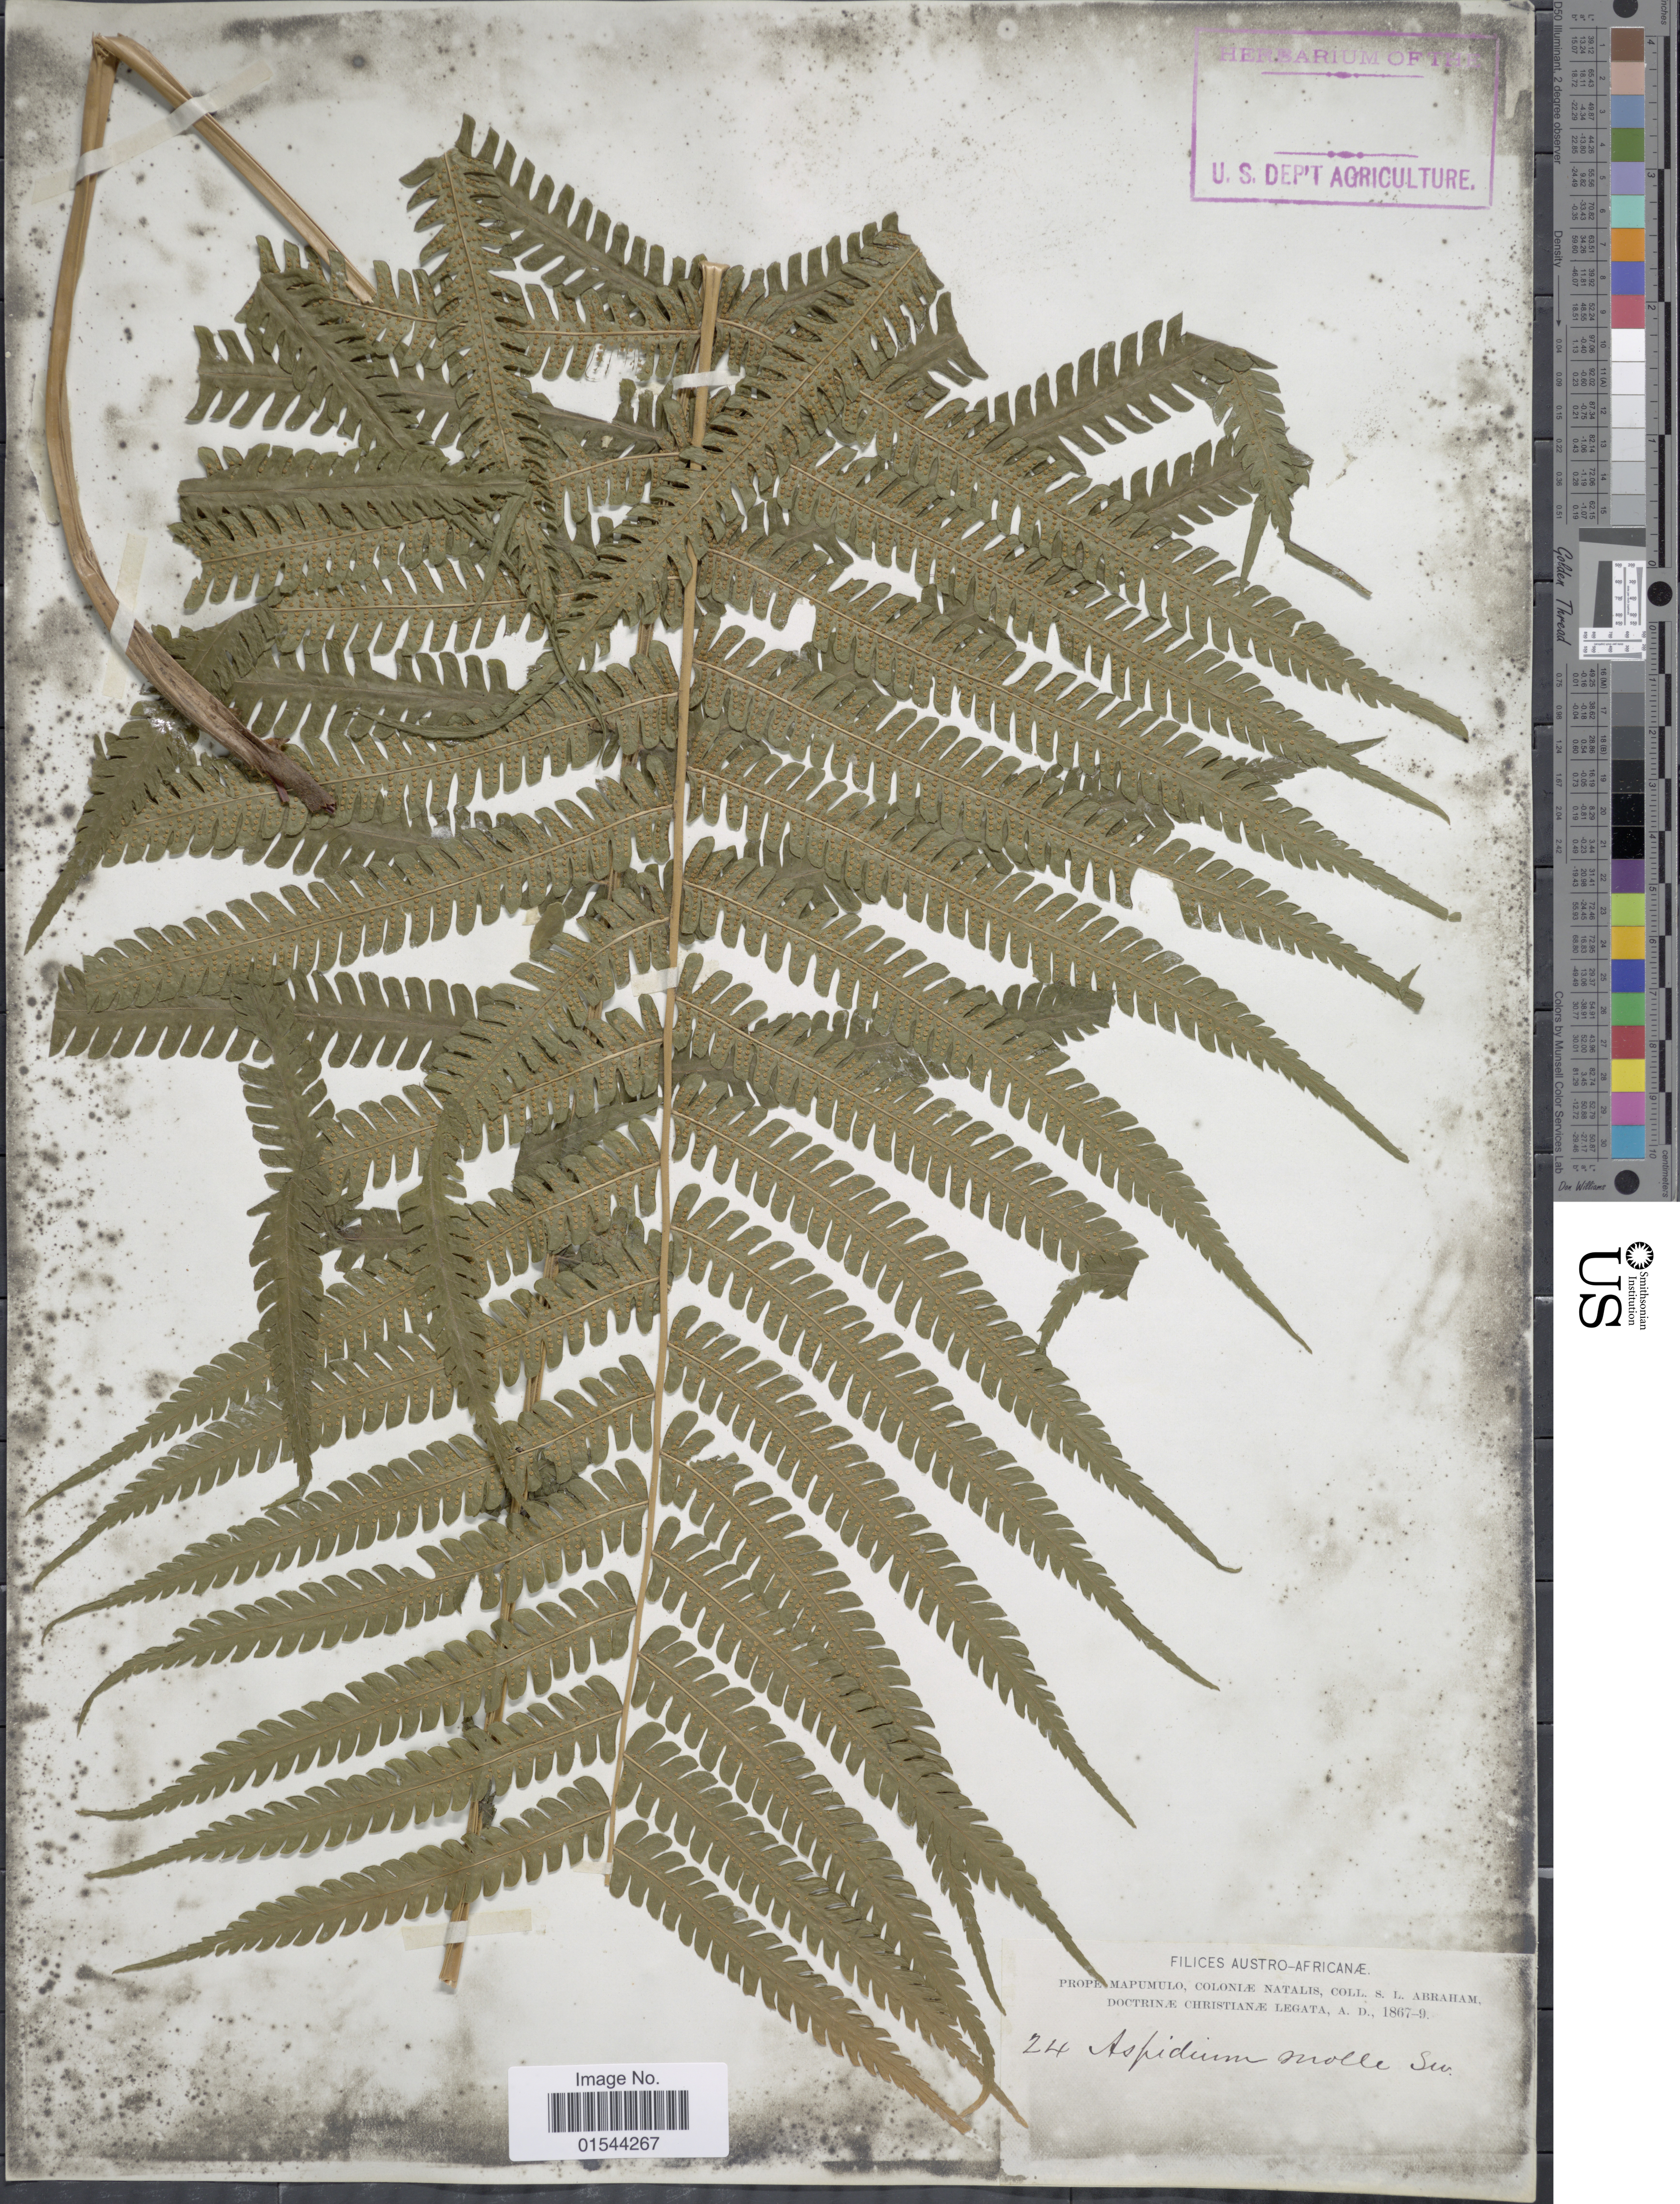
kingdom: Plantae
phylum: Tracheophyta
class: Polypodiopsida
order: Polypodiales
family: Thelypteridaceae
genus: Christella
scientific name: Christella hispidula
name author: (Decne.) Holttum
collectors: S. Abraham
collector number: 24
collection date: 1867/1879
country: South Africa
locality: Filices Austro-Africanæ, prope Mapumulo, coloniæ Natalis